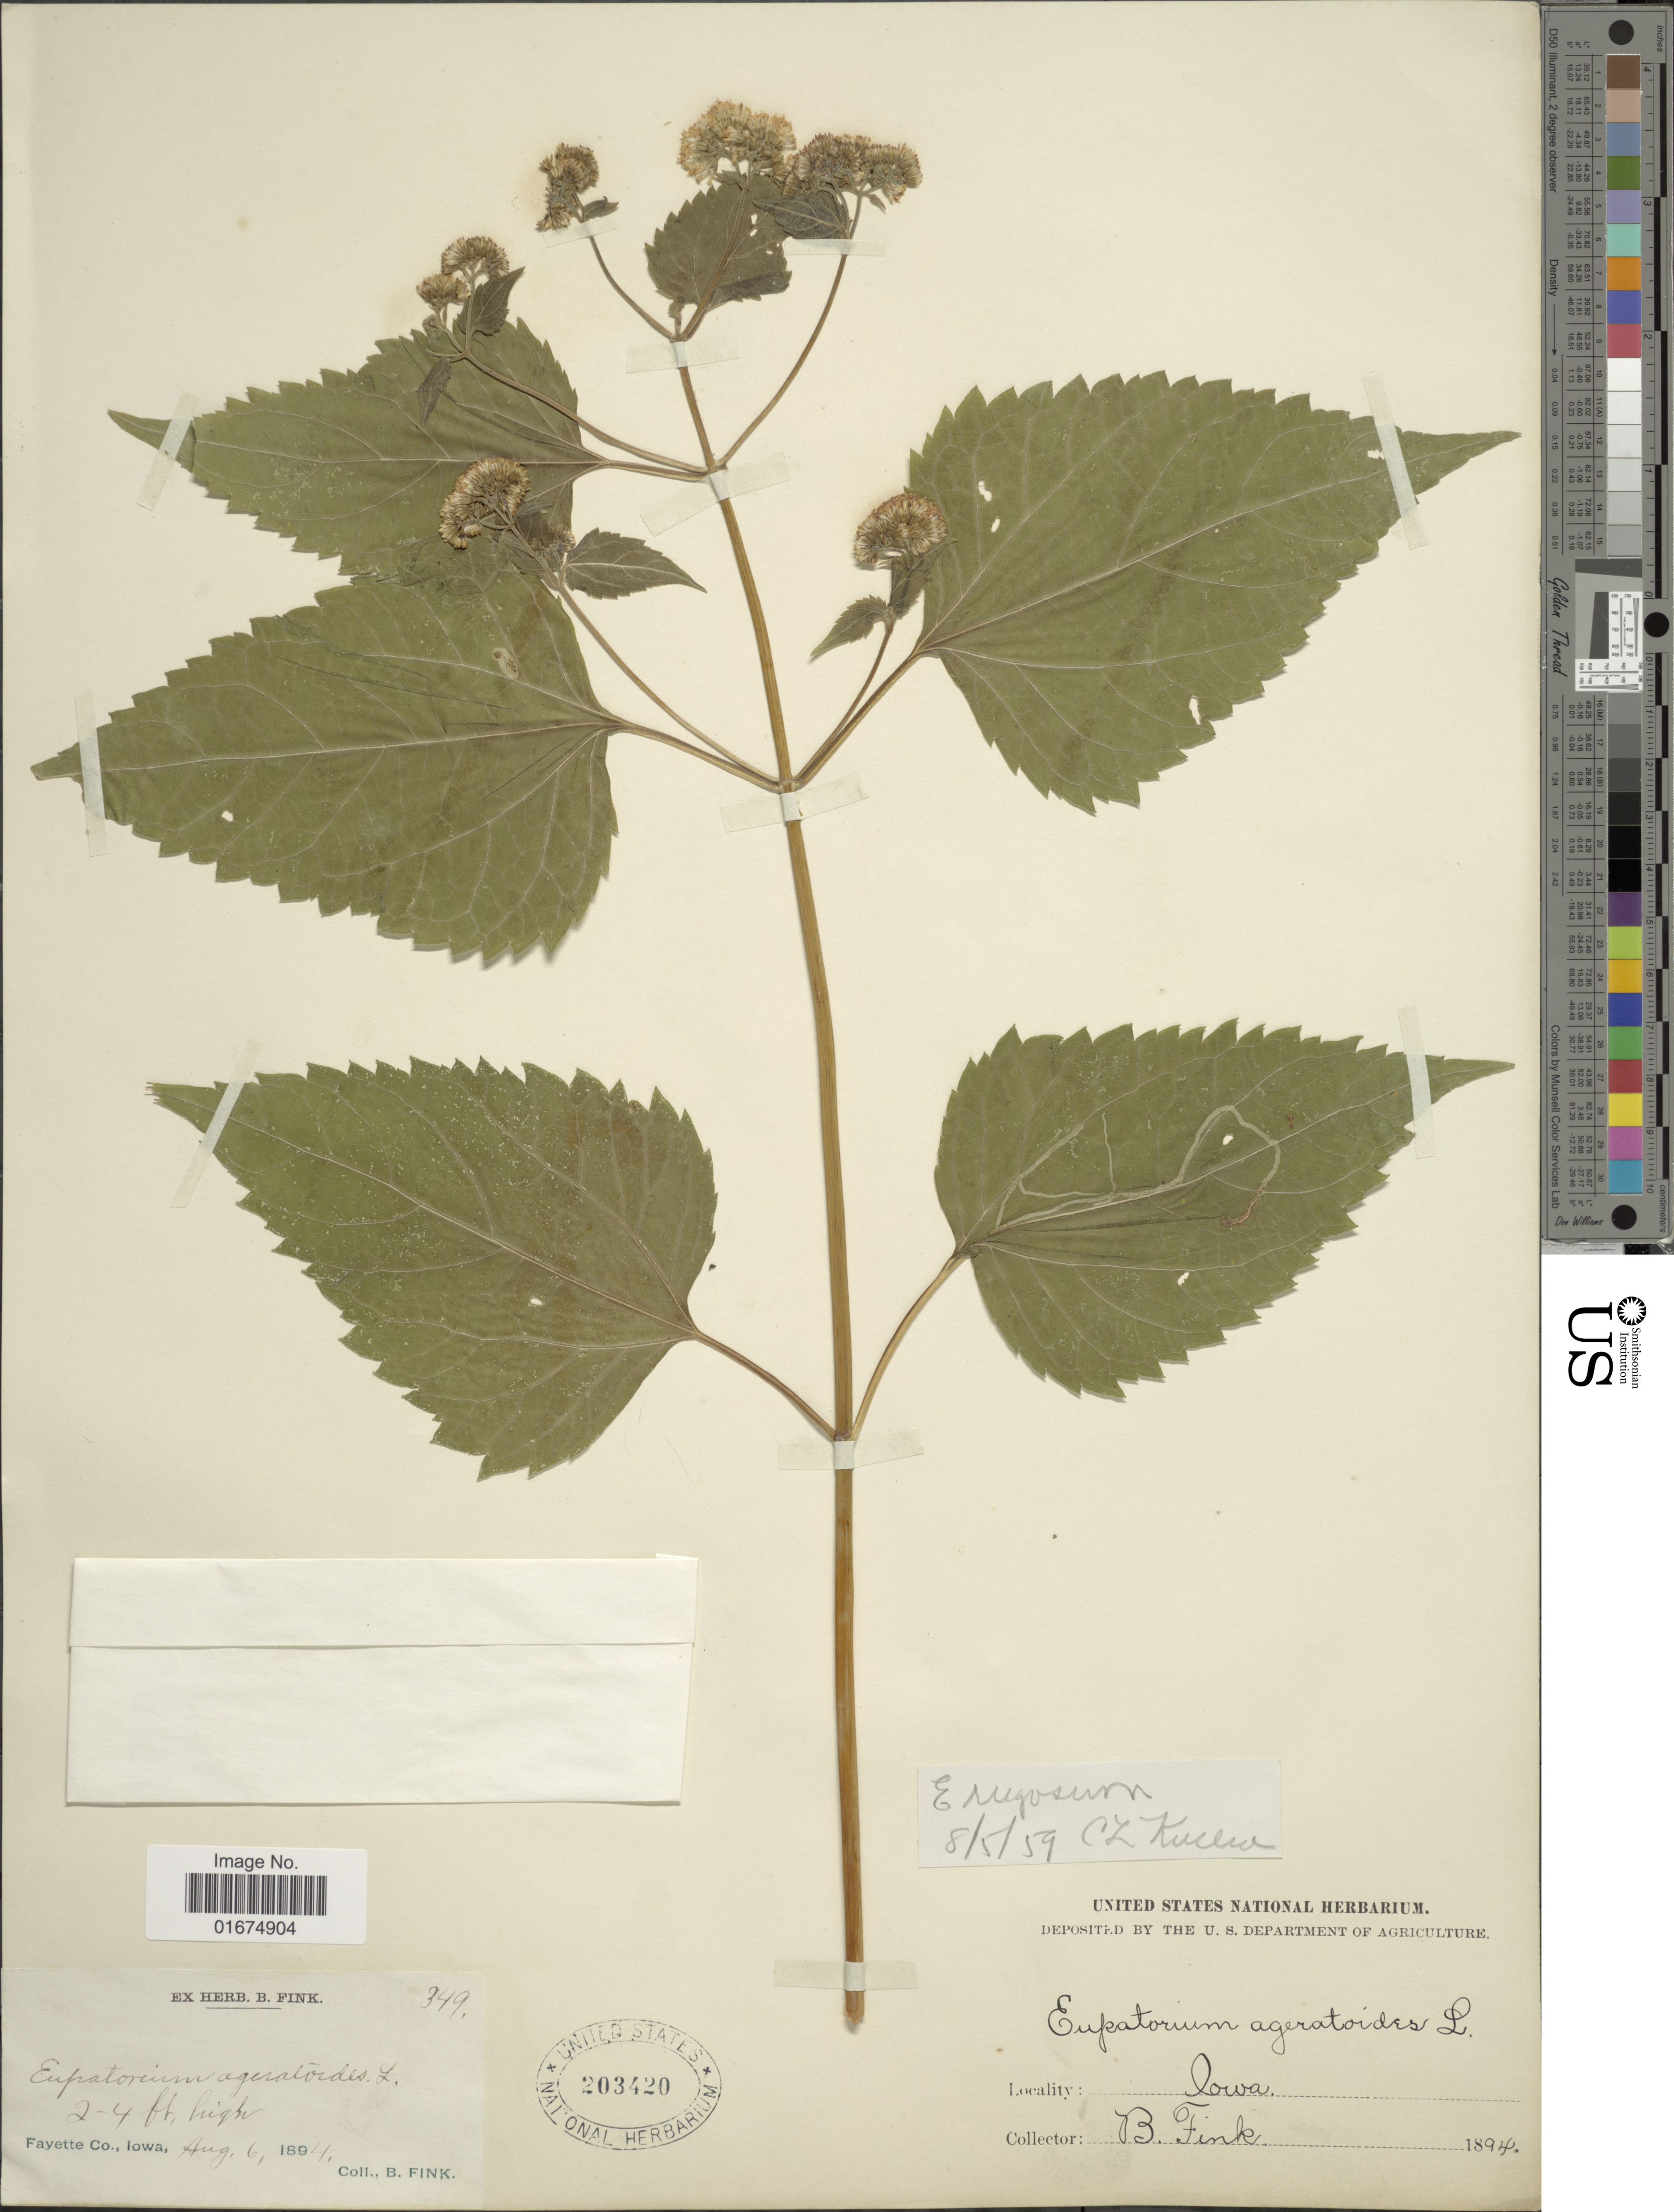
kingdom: Plantae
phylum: Tracheophyta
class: Magnoliopsida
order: Asterales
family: Asteraceae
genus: Ageratina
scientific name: Ageratina altissima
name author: (L.) R.M. King & H. Rob.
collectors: B. Fink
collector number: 349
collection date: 1894-08-06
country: United States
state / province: Iowa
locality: Fayette Co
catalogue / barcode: US 203420